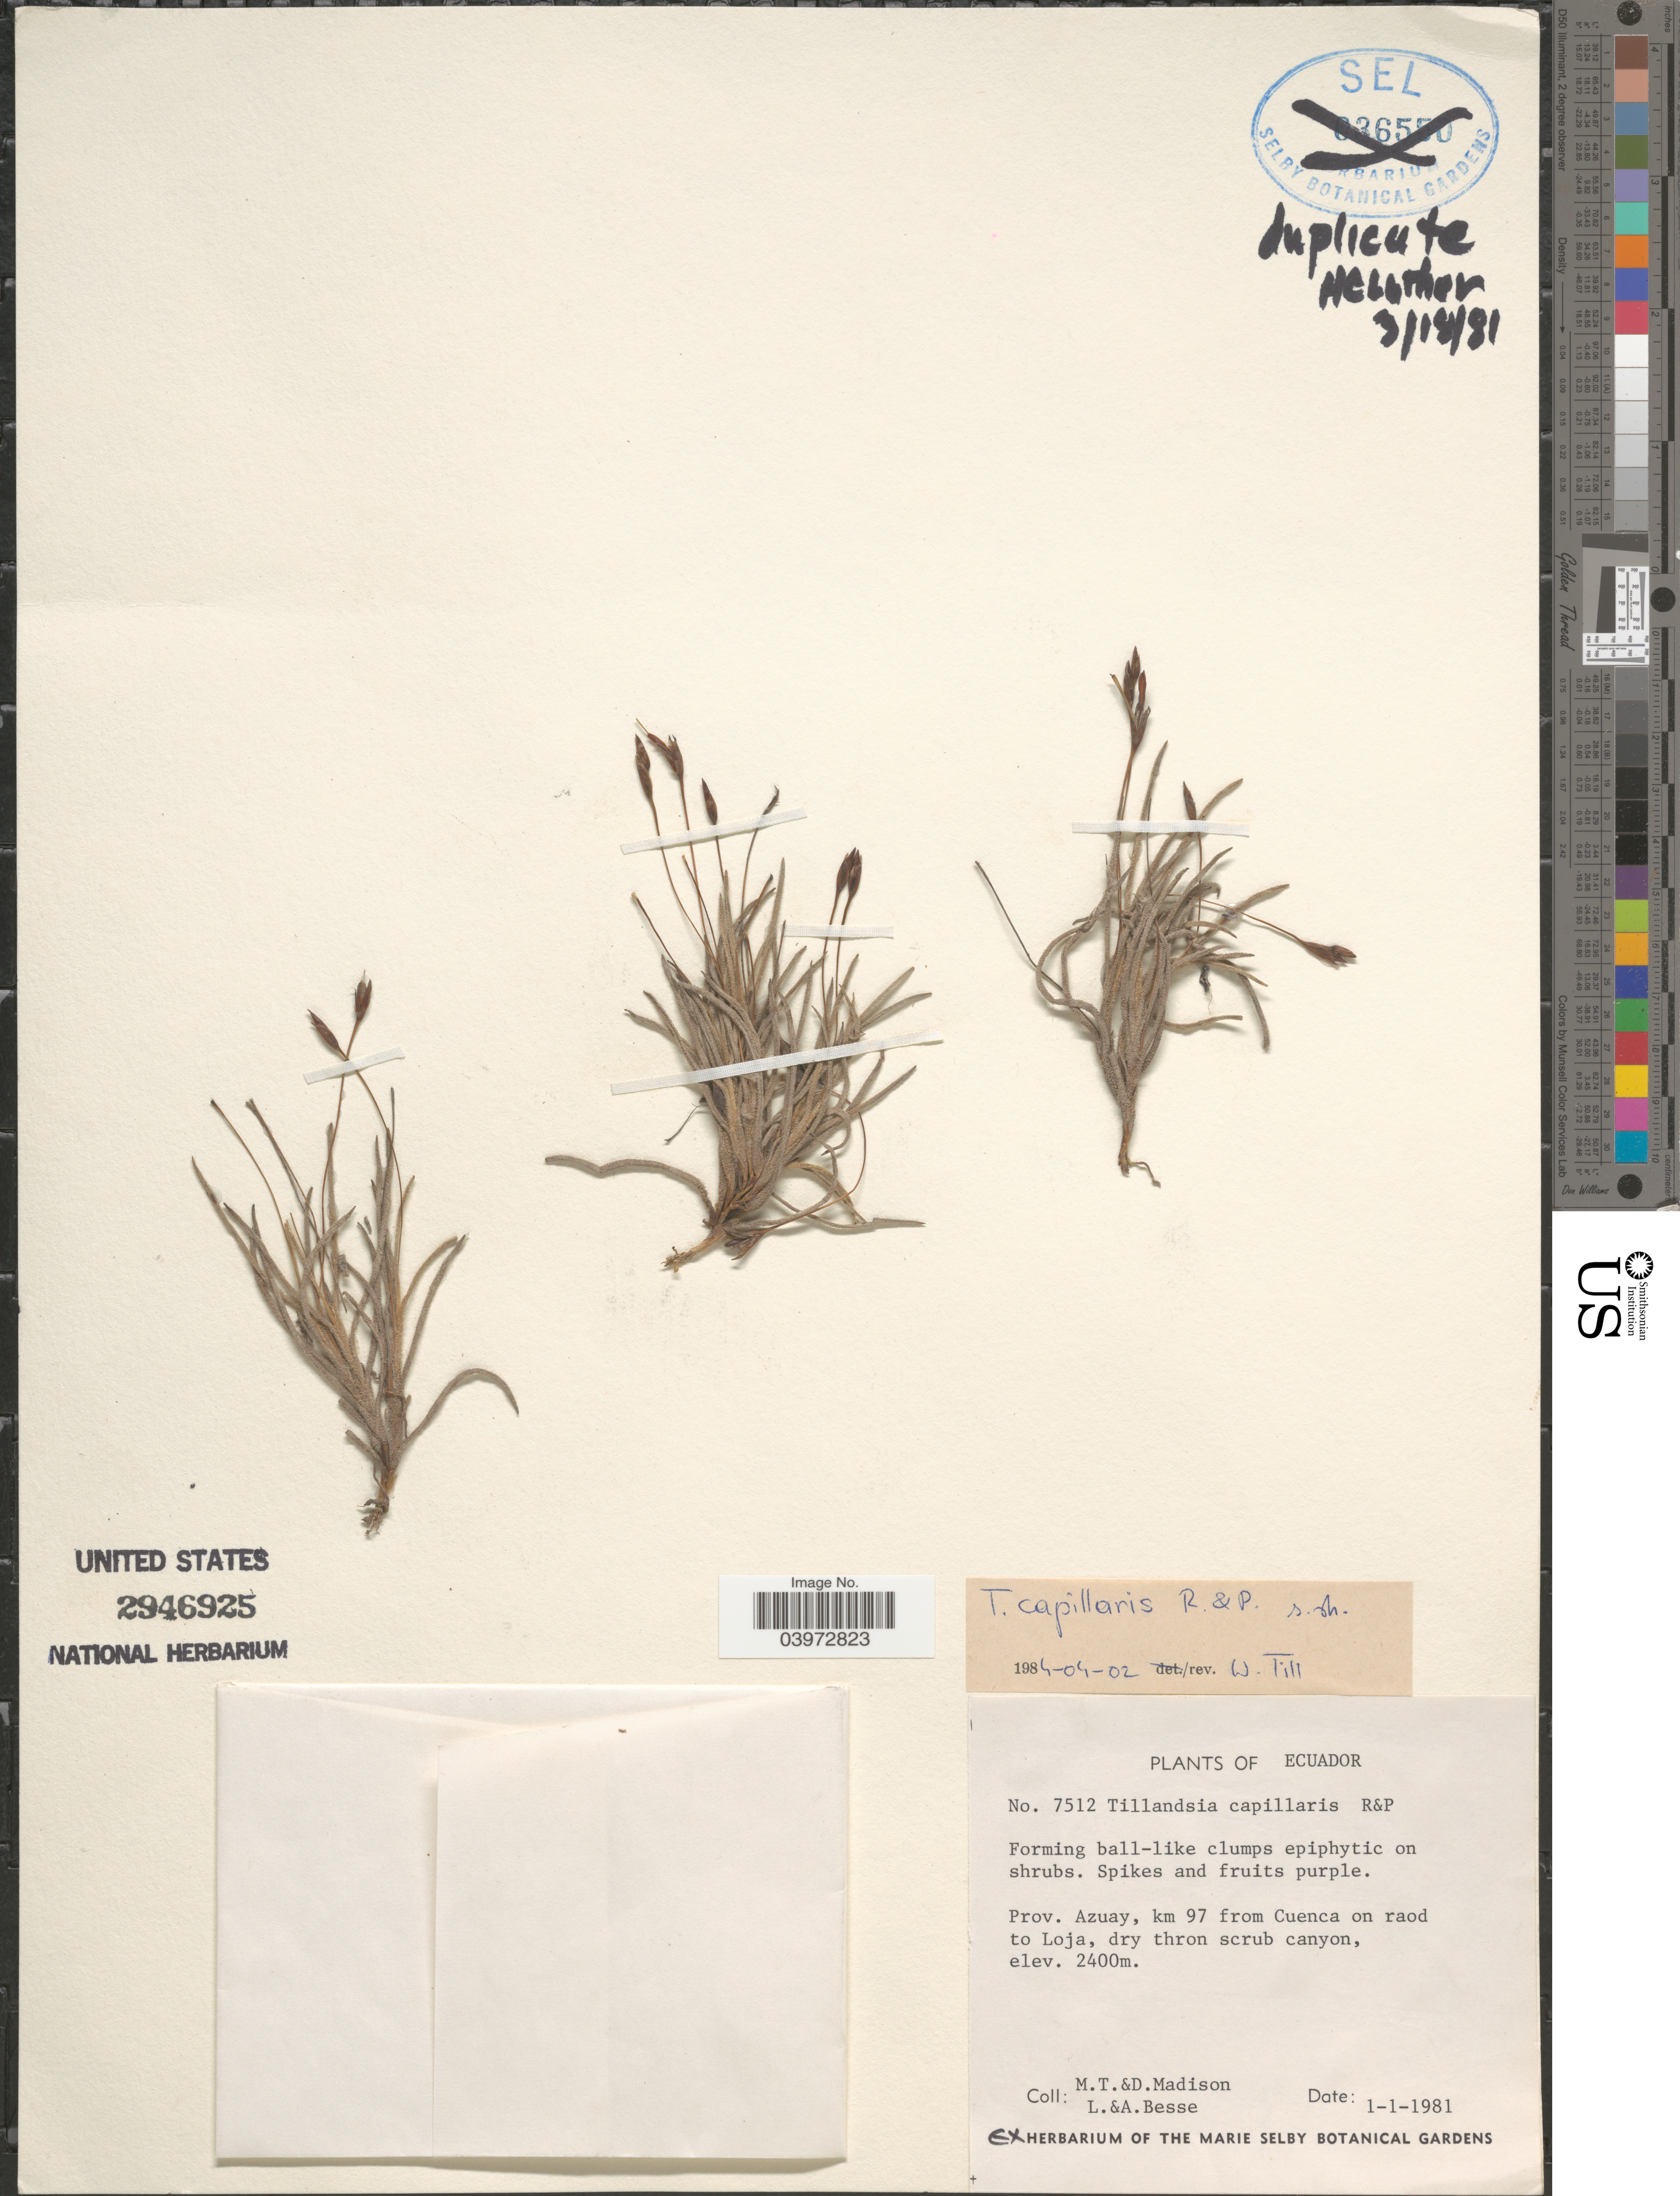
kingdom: Plantae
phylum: Tracheophyta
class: Liliopsida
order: Poales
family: Bromeliaceae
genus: Tillandsia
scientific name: Tillandsia capillaris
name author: Ruiz & Pav.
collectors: M. T. Madison, D. Madison, L. Besse & A. Besse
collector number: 7512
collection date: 1981-01-01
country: Ecuador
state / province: Azuay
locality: Km 97 from Cuenca on road to Loja.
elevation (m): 2400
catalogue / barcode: US 2946925